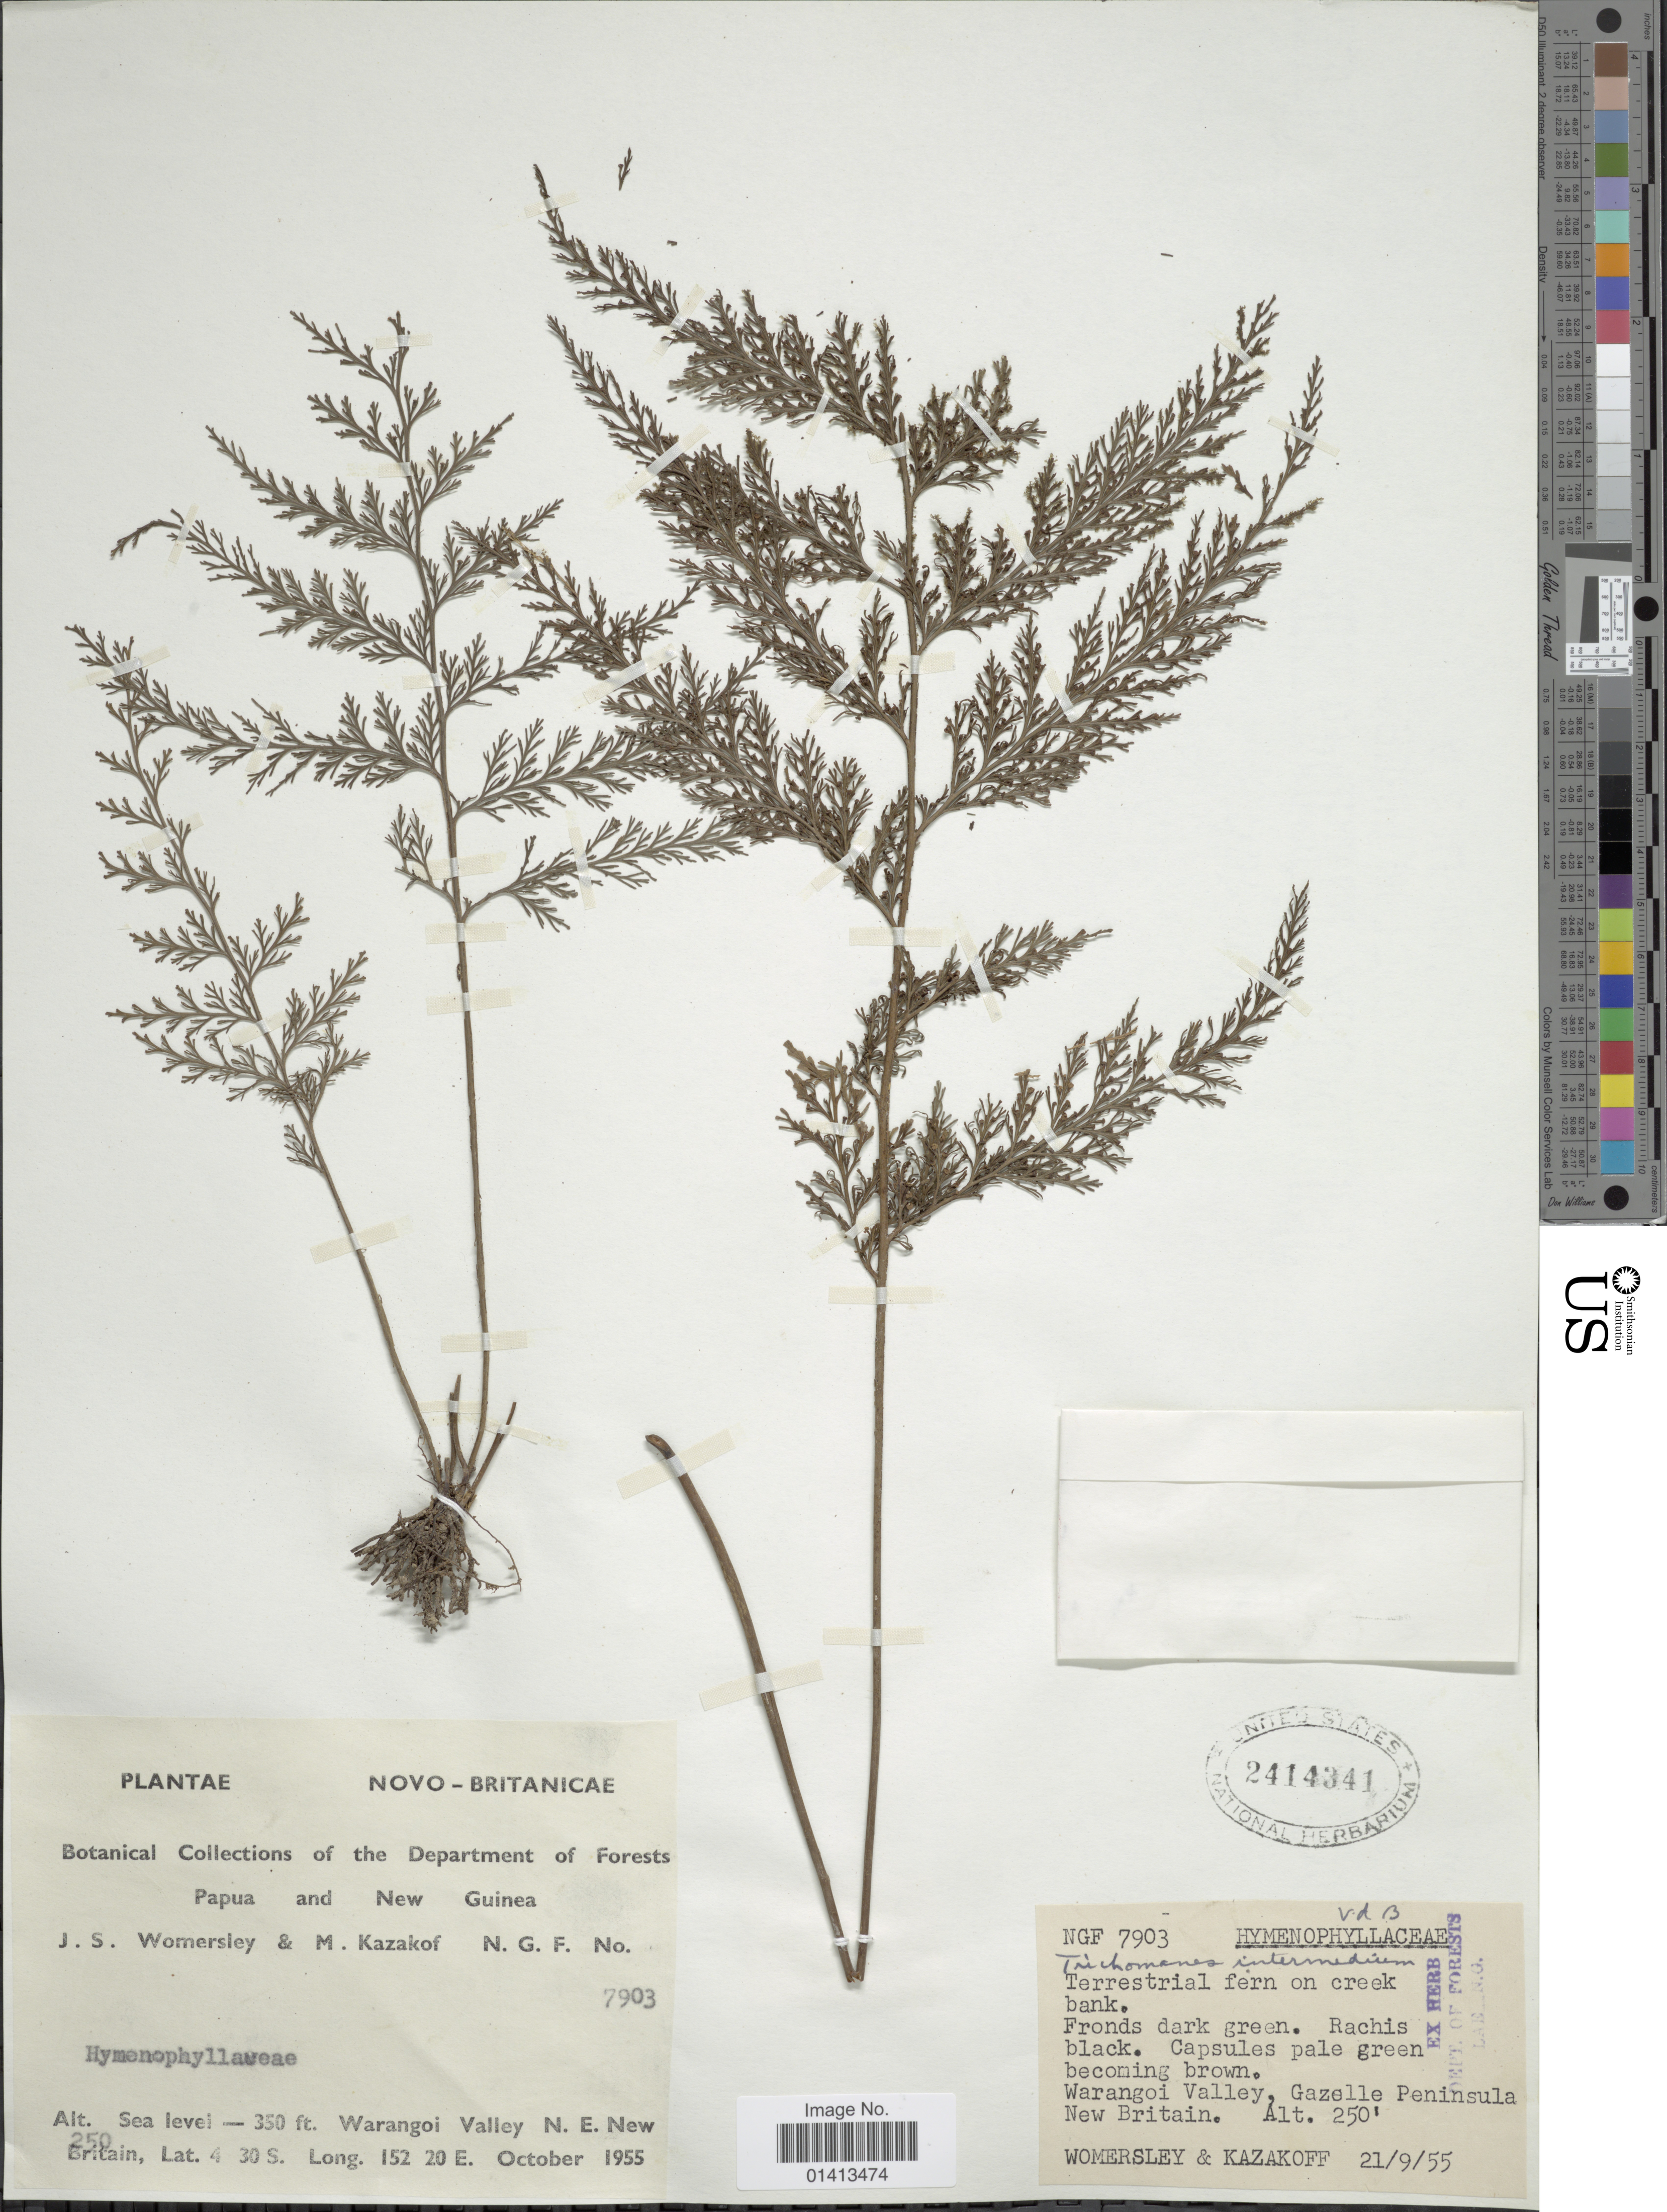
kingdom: Plantae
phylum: Tracheophyta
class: Polypodiopsida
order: Hymenophyllales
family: Hymenophyllaceae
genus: Crepidomanes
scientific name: Crepidomanes intermedium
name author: (Bosch) Ebihara & K. Iwats.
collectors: J. S. Womersley & M. Kazakoff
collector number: NGF 7903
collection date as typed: Transcribed d/m/y: 21/9/55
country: Papua New Guinea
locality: Warangoi valley, Gazelle Peninsula, New Britain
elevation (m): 107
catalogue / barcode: US 2414341